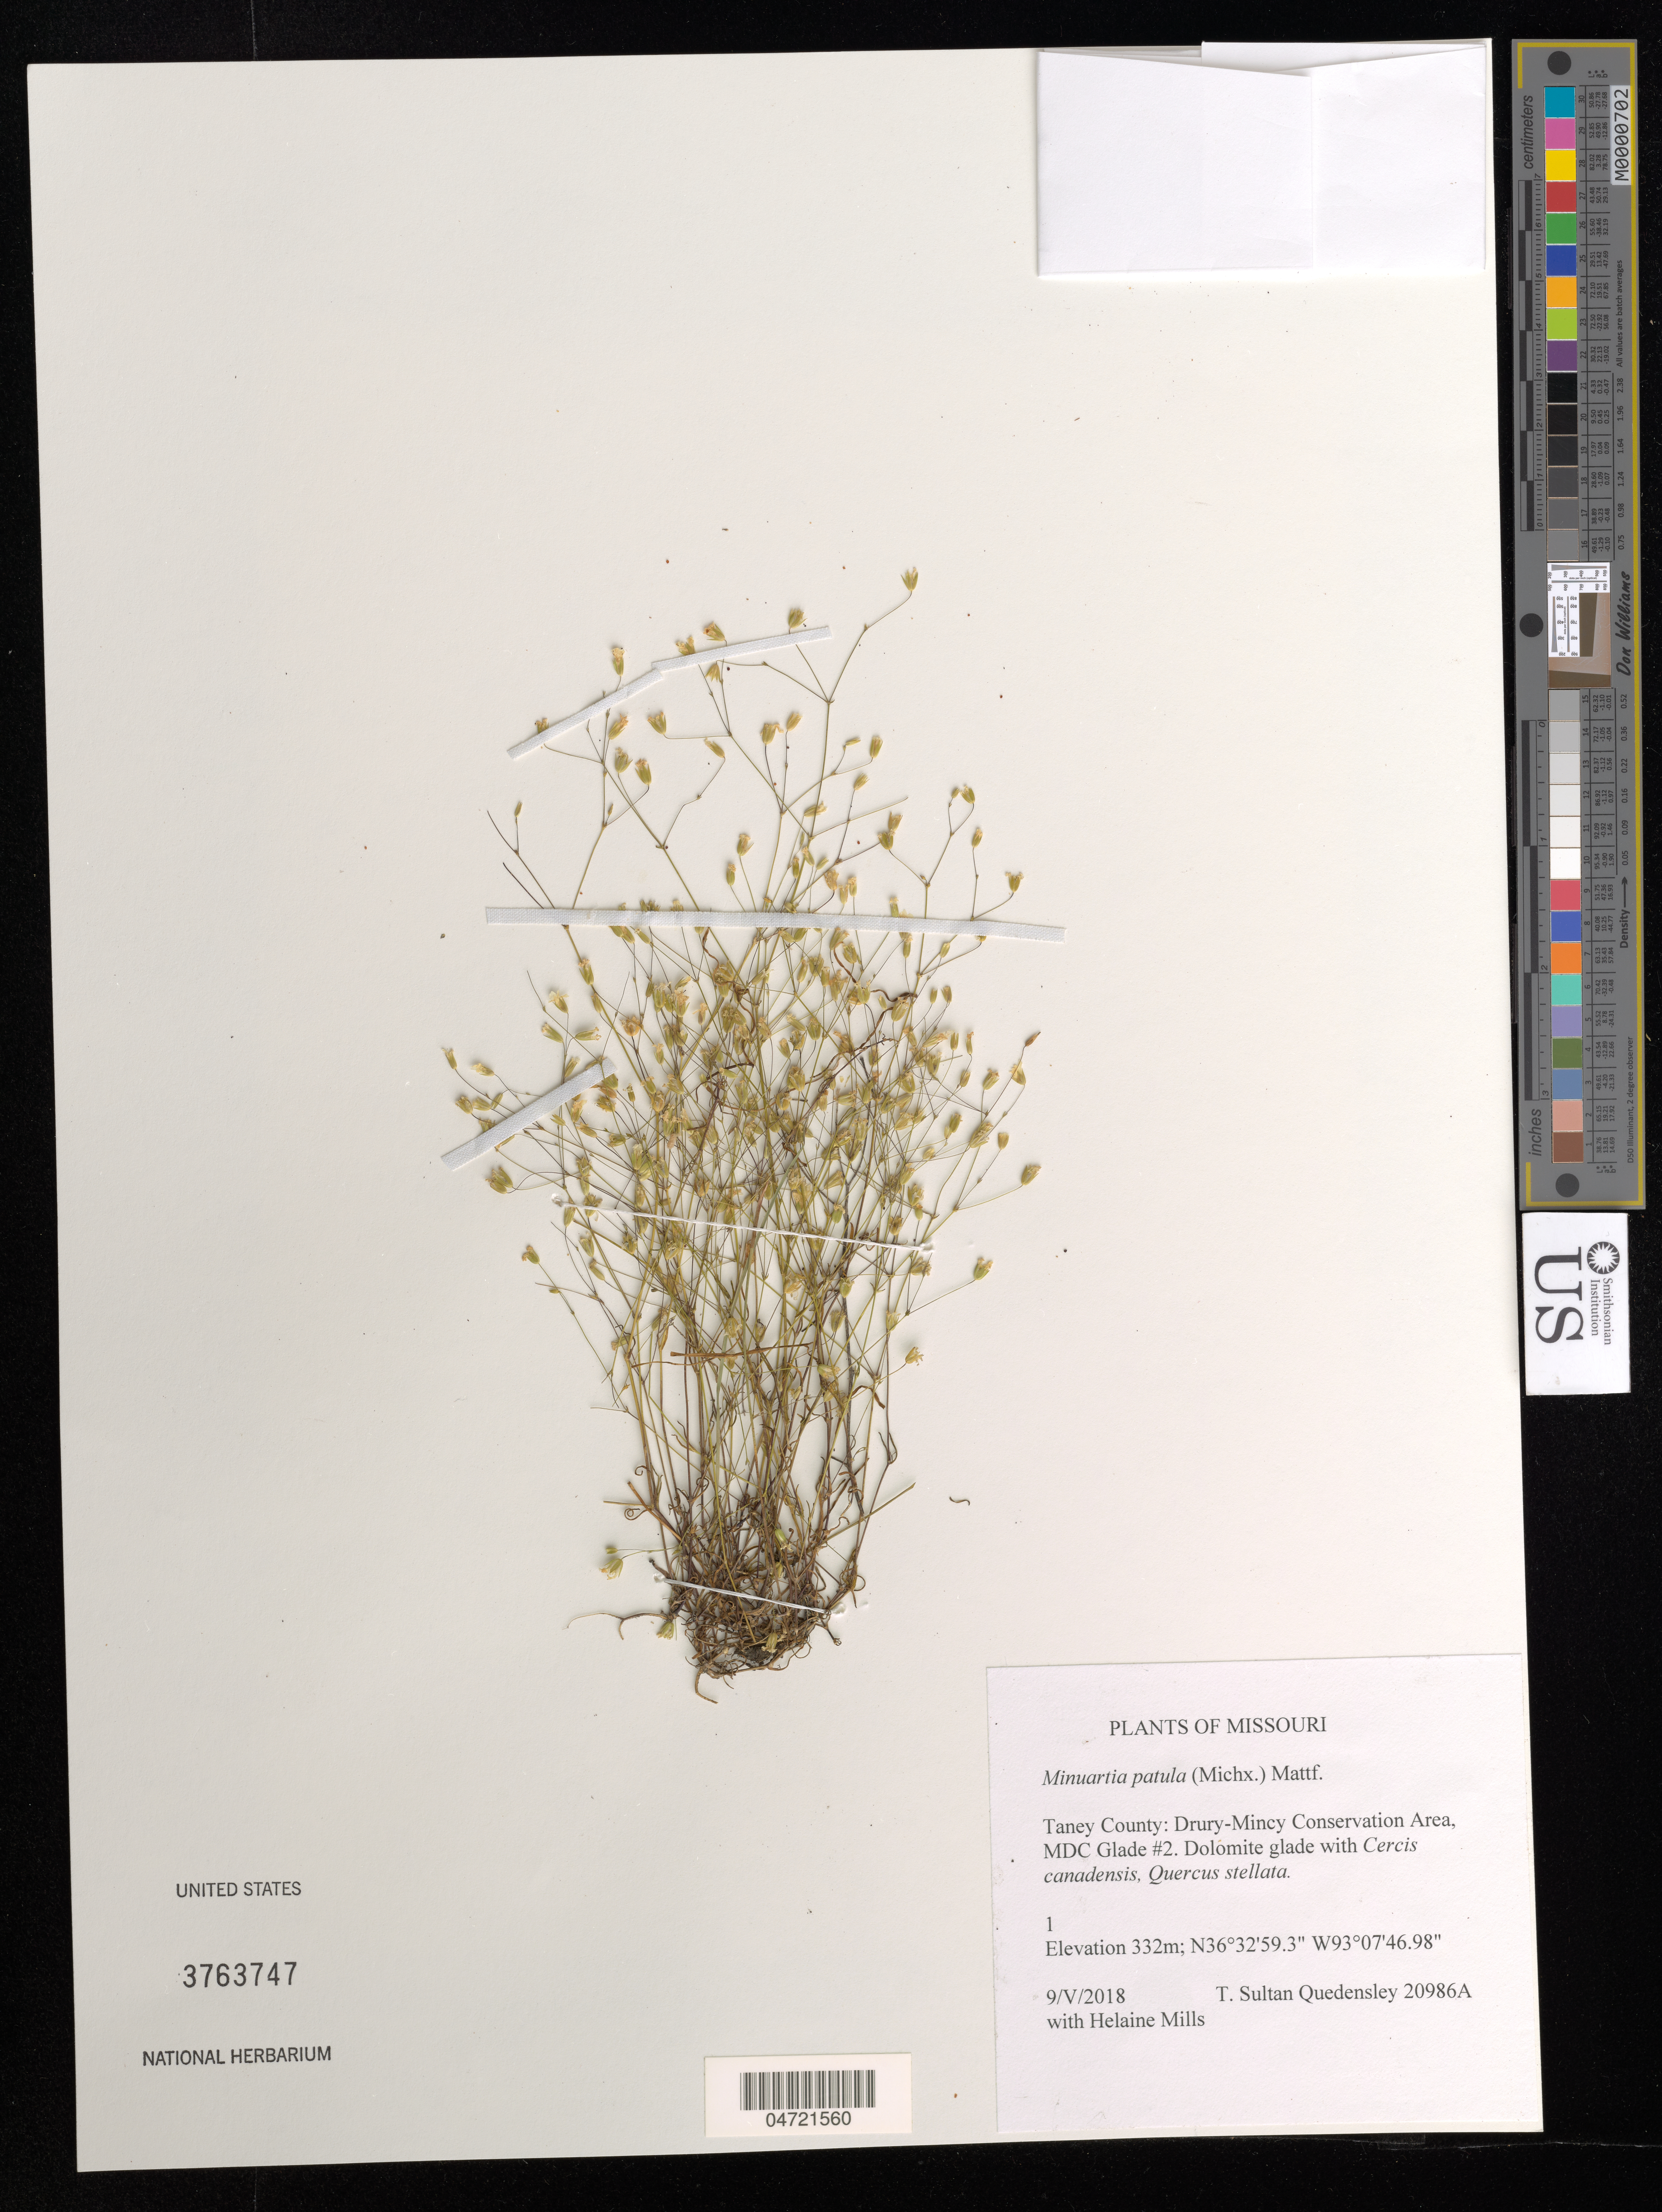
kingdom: Plantae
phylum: Tracheophyta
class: Magnoliopsida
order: Caryophyllales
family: Caryophyllaceae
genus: Minuartia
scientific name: Minuartia patula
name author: (Michx.) Mattf.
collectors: T. S. Quedensley & H. Mills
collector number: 20986 A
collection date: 2018-05-09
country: United States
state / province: Missouri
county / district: Taney County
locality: Drury-Mincy Conservation Area, MDC Glade #2.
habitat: Dolomite glade.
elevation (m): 332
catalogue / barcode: US 3763747